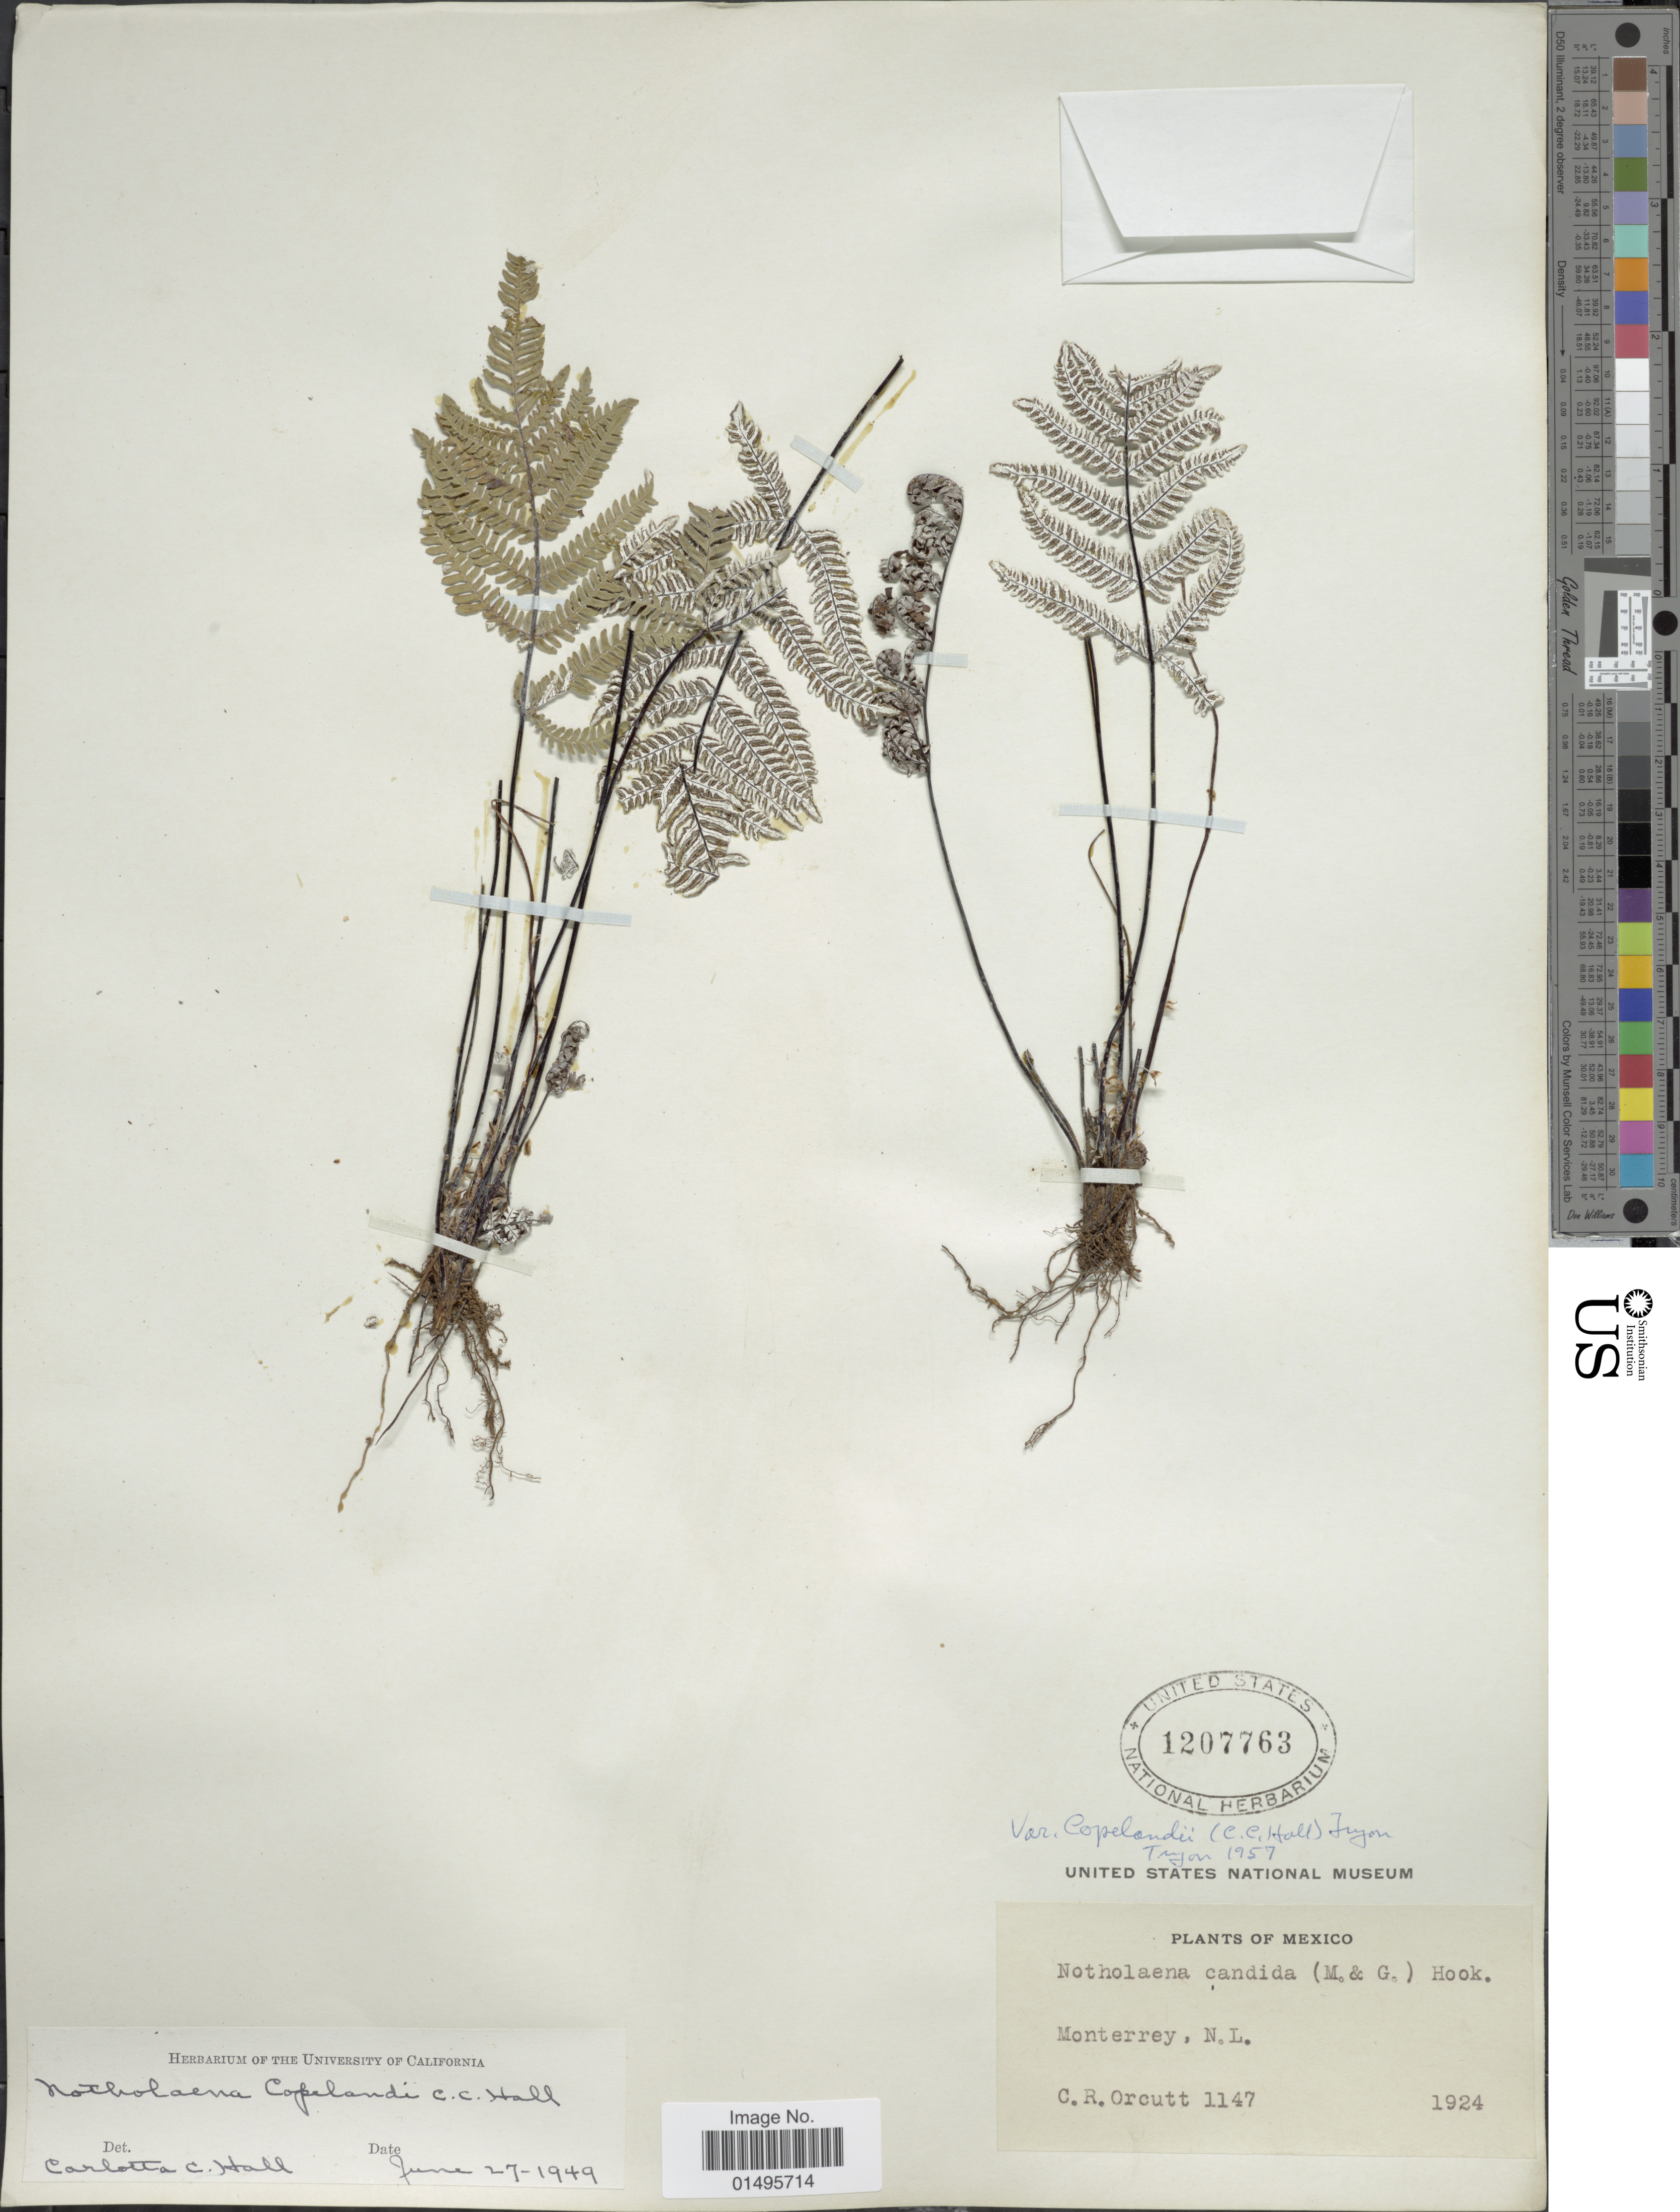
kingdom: Plantae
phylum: Tracheophyta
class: Polypodiopsida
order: Polypodiales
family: Pteridaceae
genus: Notholaena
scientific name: Notholaena candida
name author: (M. Martens) Hook.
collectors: C. R. Orcutt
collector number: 1147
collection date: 1924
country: Mexico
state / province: Nuevo León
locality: Monterrey, N.L.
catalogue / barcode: US 1207763